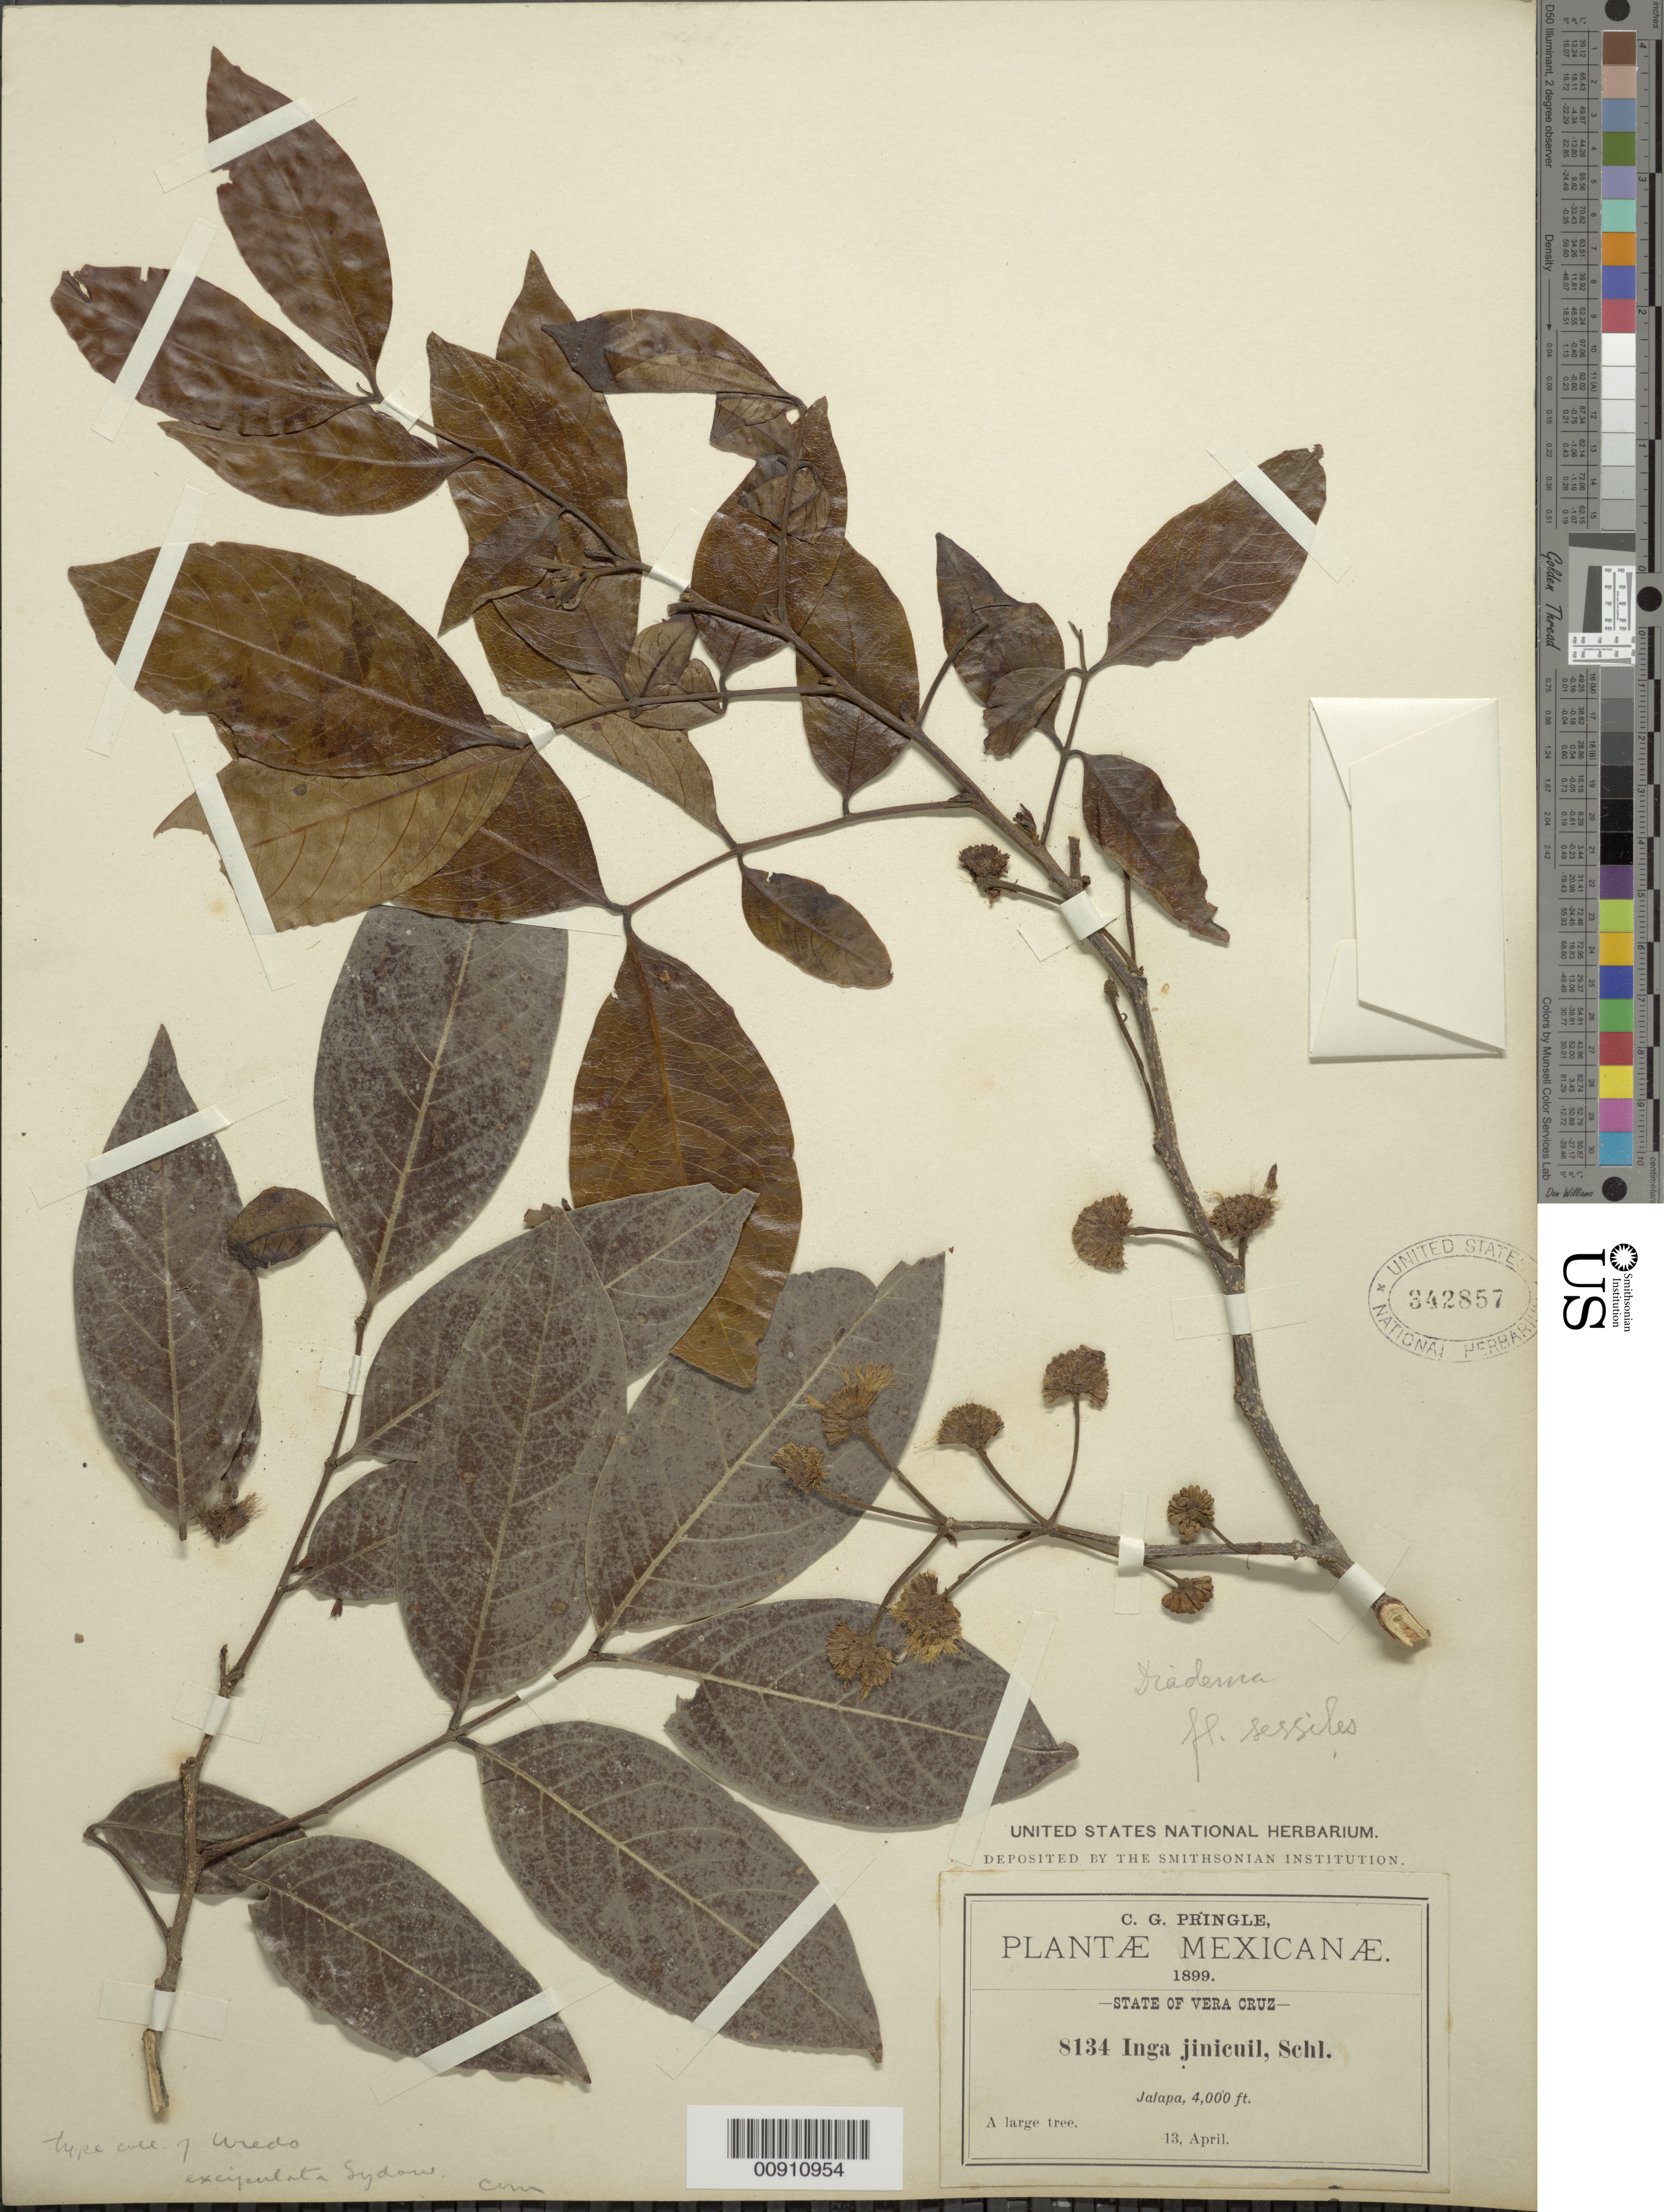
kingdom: Plantae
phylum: Tracheophyta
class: Magnoliopsida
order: Fabales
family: Fabaceae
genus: Inga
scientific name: Inga jinicuil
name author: Schltdl. & Cham. ex G. Don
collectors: C. G. Pringle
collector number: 8134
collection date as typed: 13 Apr 1899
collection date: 1899-04-13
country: Mexico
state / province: Veracruz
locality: Jalapa, State of Veracruz.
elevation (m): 1219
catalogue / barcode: US 342857